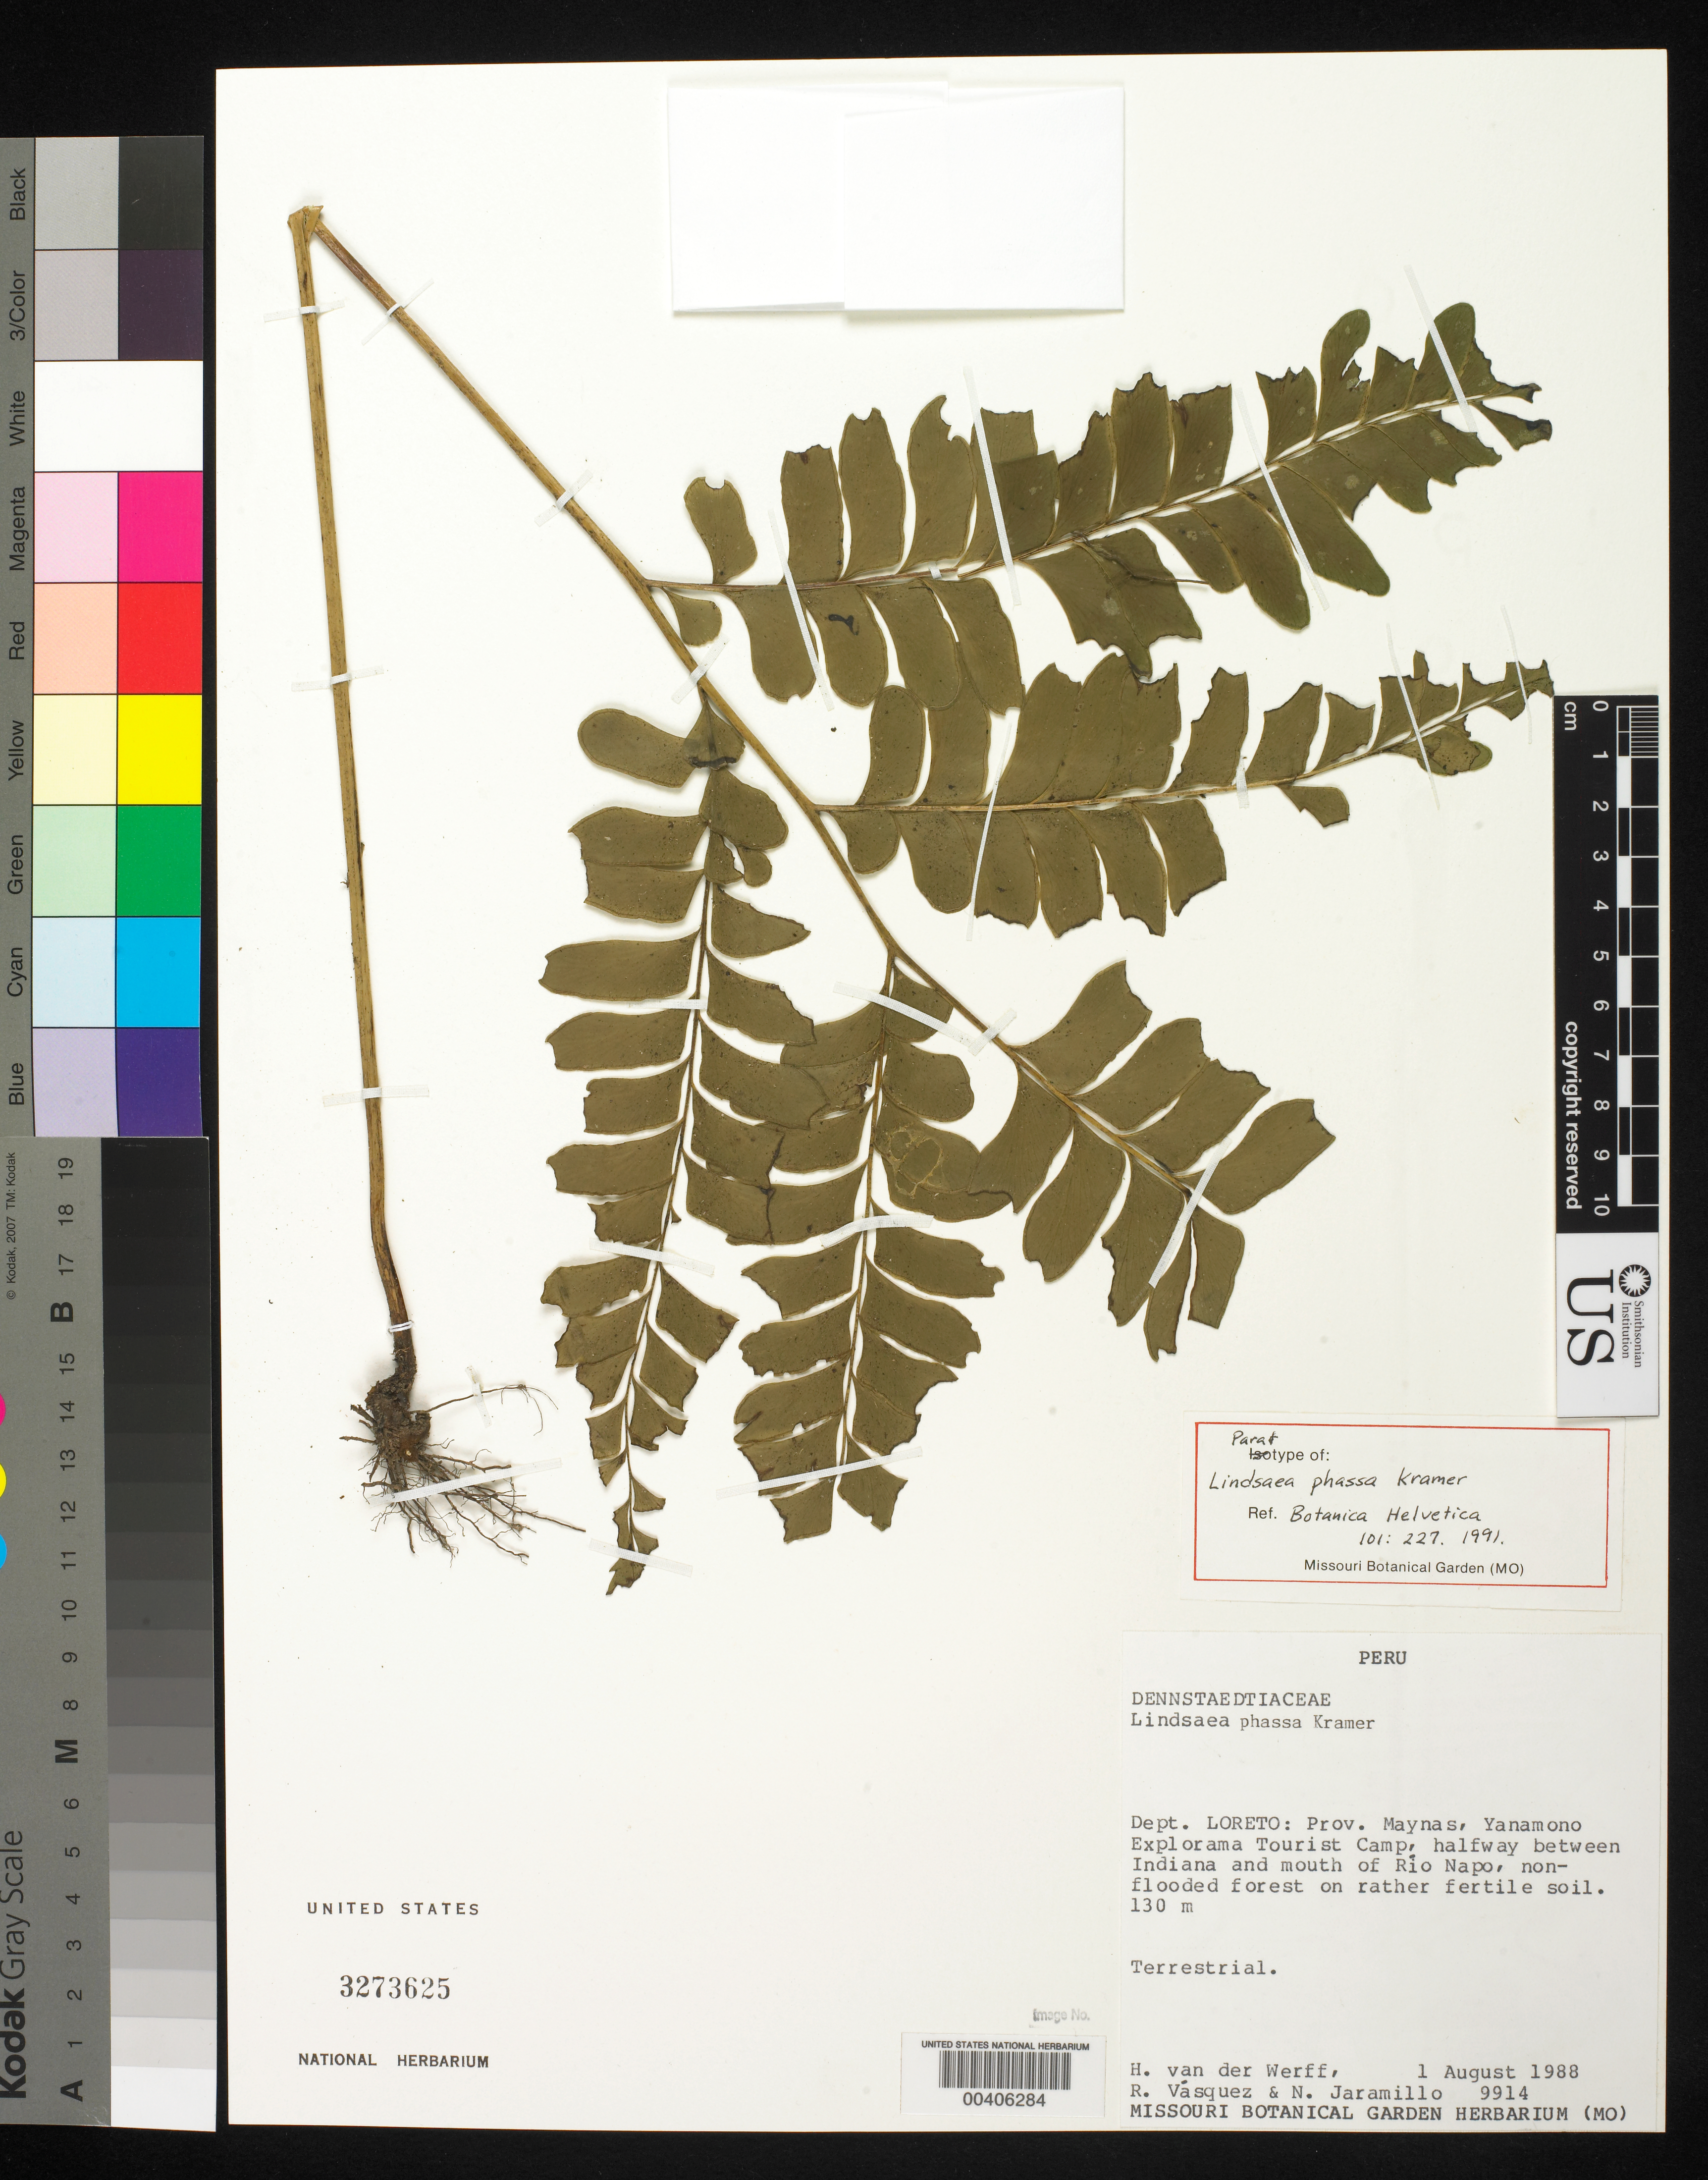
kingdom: Plantae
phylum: Tracheophyta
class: Polypodiopsida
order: Polypodiales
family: Lindsaeaceae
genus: Lindsaea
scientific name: Lindsaea phassa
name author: K.U. Kramer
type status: Paratype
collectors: H. van der Werff, R. Vasquez & N. Jaramillo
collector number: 9914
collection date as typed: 01 Aug 1988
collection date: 1988-08-01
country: Peru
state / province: Loreto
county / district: Maynas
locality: Yanamono Explorama tourist camp, halfway between Indiana & mouth of Rio Napo.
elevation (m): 130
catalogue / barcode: US 3273625